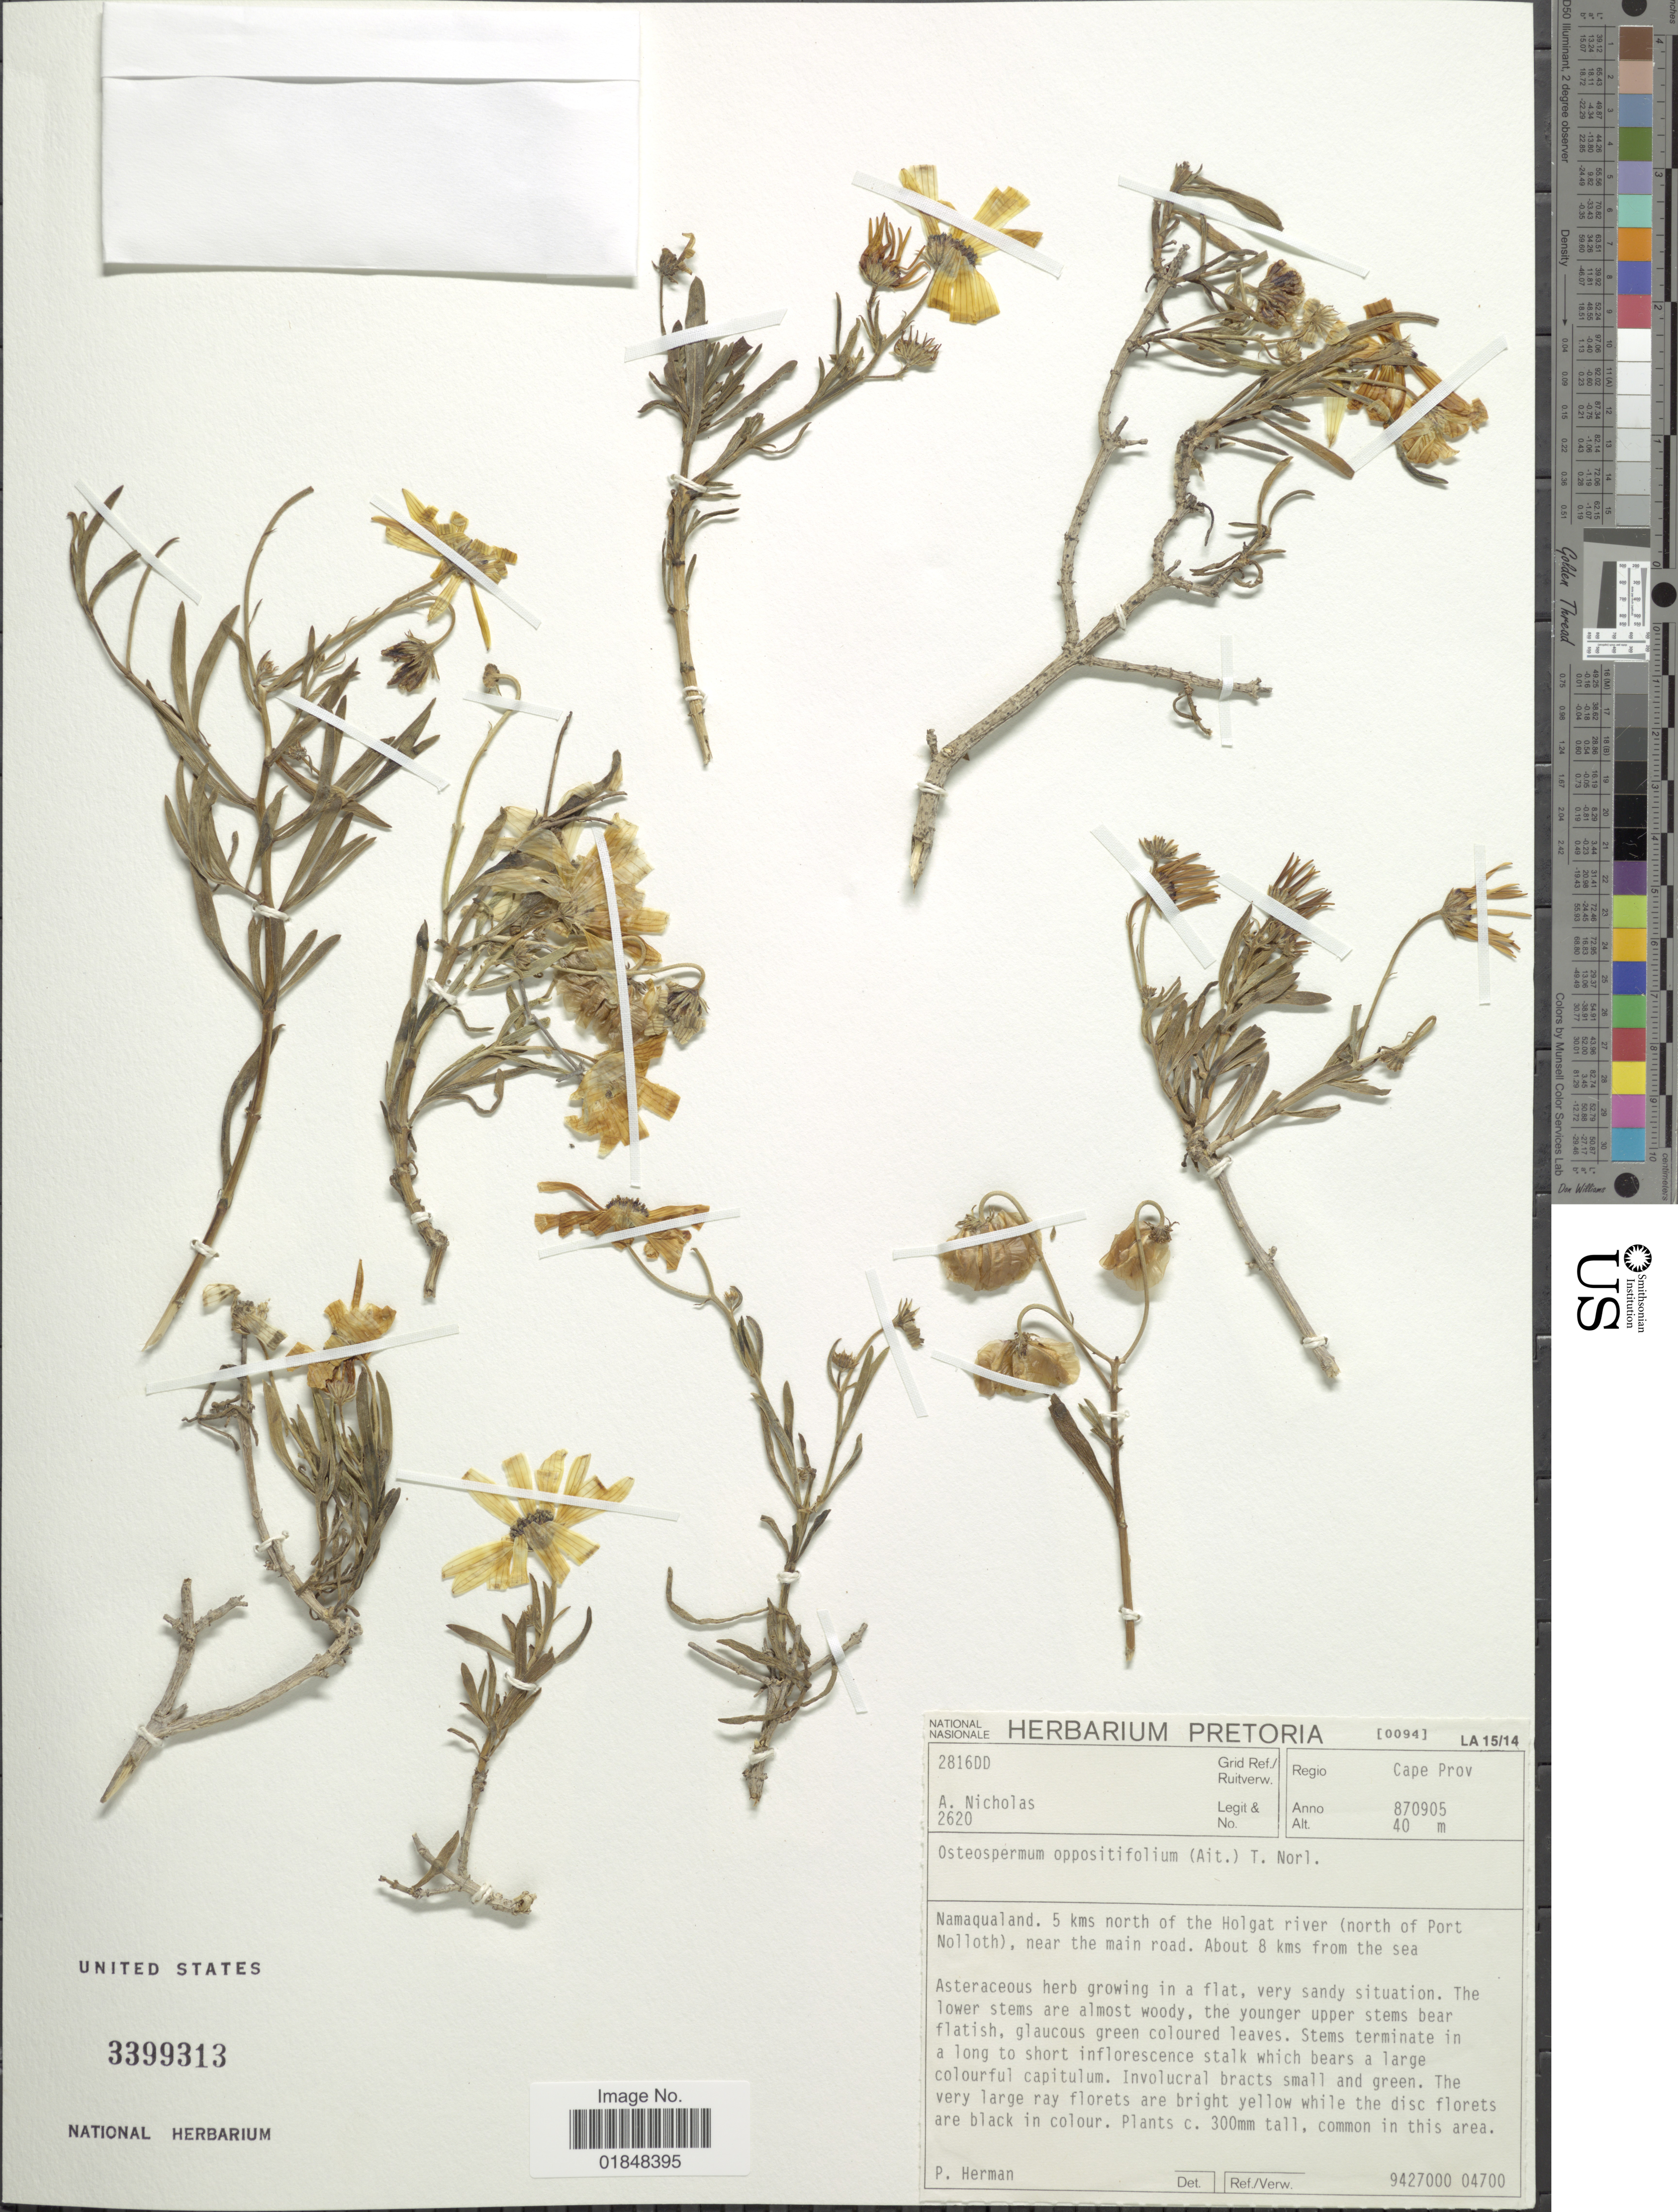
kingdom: Plantae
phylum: Tracheophyta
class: Magnoliopsida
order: Asterales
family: Asteraceae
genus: Osteospermum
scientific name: Osteospermum oppositifolium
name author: (Aiton) Norl.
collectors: A. Nicholas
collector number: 2620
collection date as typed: Transcribed d/m/y: 5/9/87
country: South Africa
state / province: Northern Cape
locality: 2816DD. Namaqualand. 5 kms north of the Holgat river (north of Port Nolloth), near the main road. About 8 kms from the sea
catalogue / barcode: US 3399313